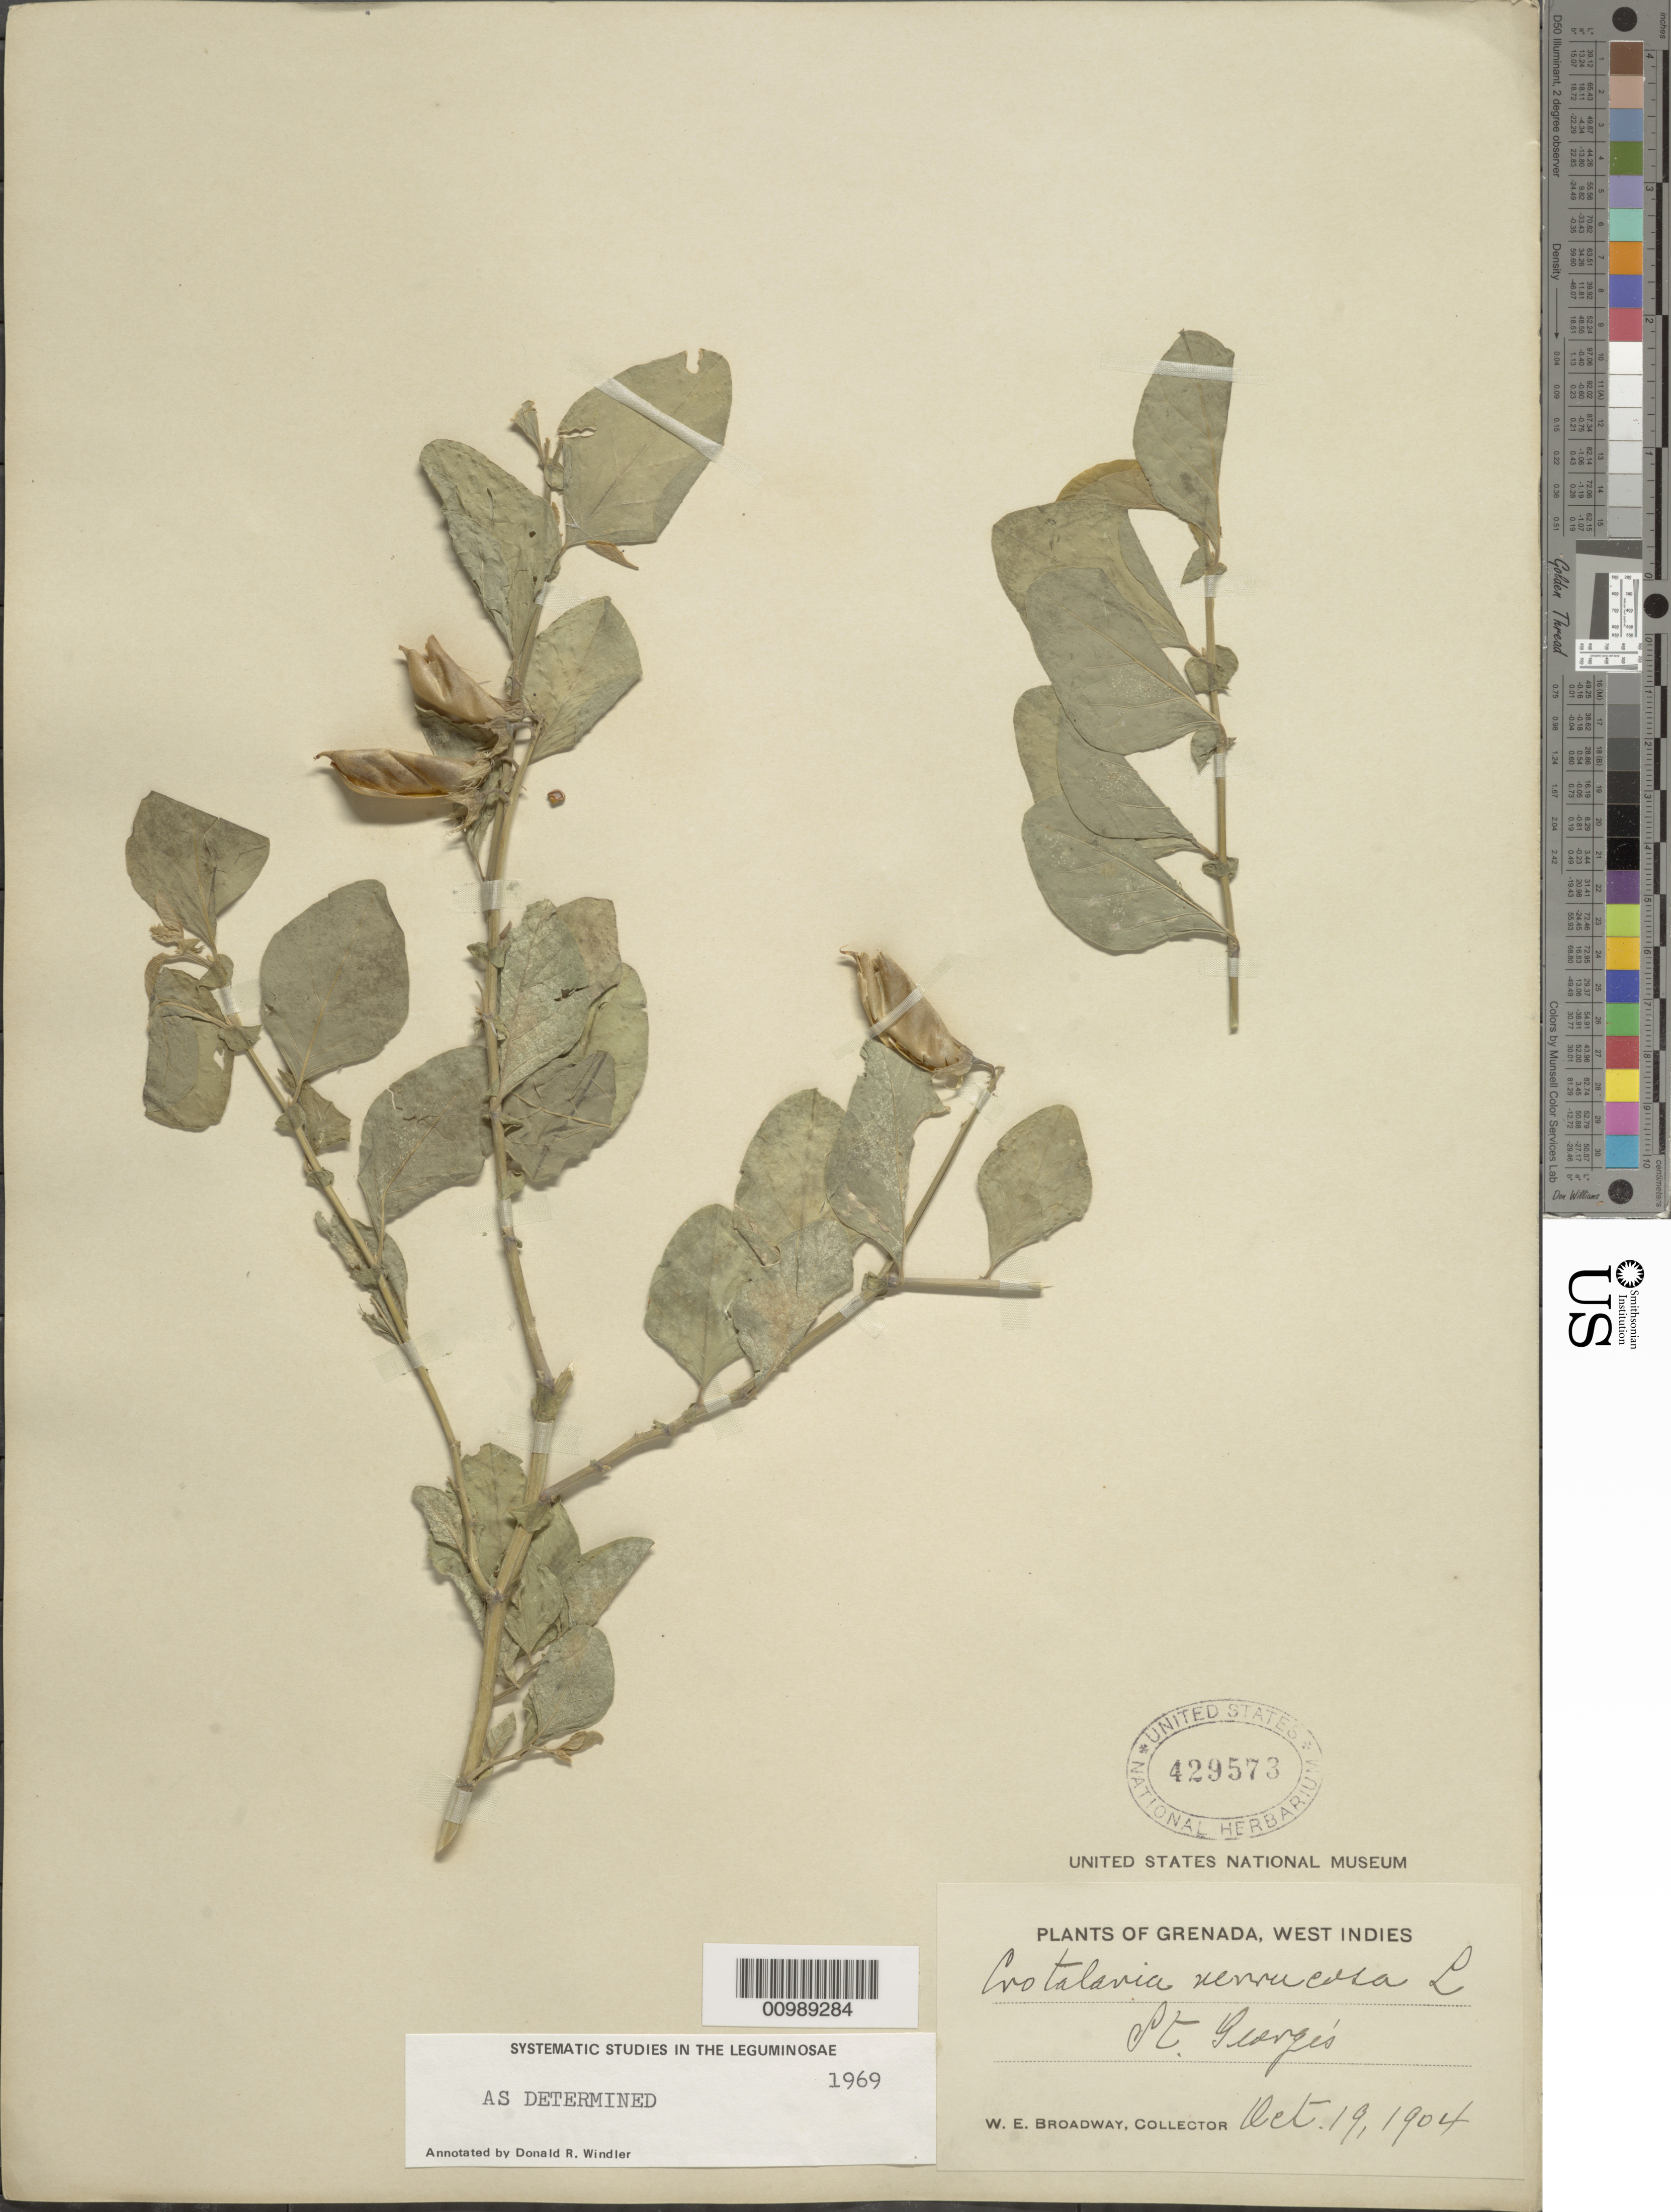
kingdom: Plantae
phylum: Tracheophyta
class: Magnoliopsida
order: Fabales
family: Fabaceae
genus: Crotalaria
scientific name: Crotalaria verrucosa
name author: L.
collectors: W. E. Broadway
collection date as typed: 19 Oct 1904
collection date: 1904-10-19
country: Grenada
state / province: Saint George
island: Grenada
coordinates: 0 N, 0 E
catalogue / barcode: US 429573